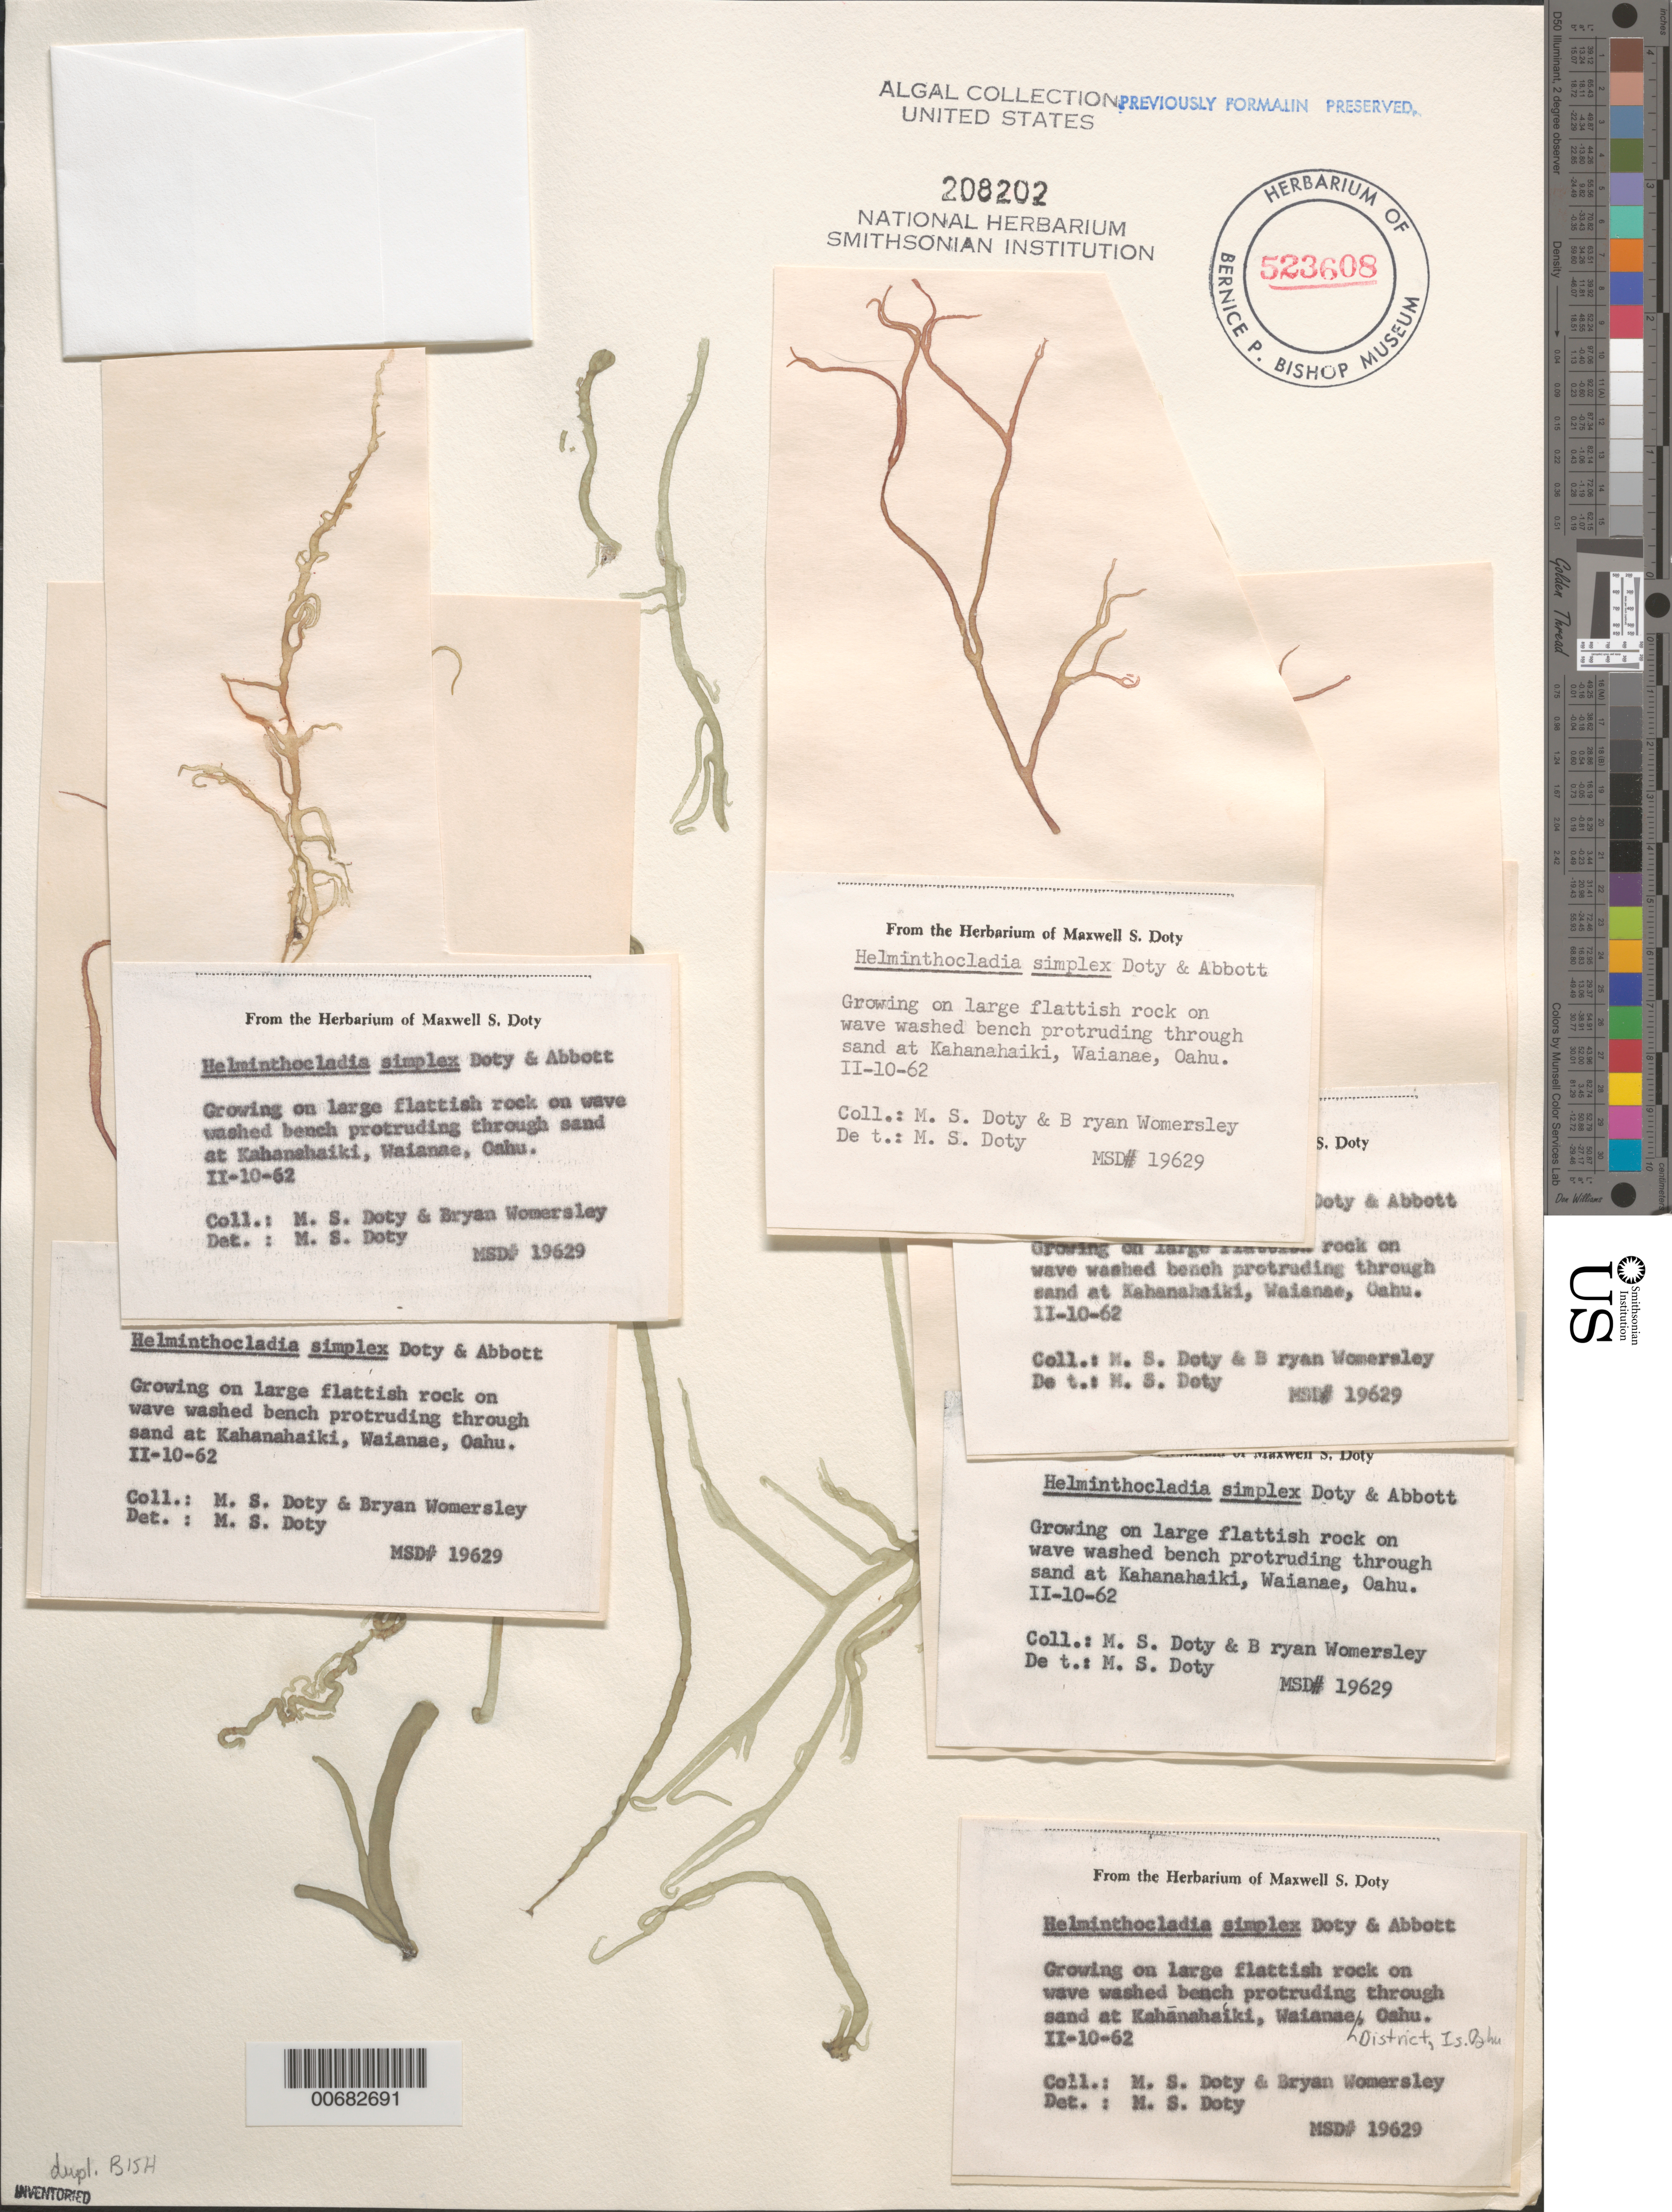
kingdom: Plantae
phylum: Rhodophyta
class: Florideophyceae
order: Nemaliales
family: Liagoraceae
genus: Helminthocladia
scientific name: Helminthocladia simplex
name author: Doty & I.A. Abbott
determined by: Doty, M. S.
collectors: M. S. Doty & H. B. S. Womersley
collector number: MSD 19629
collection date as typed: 10 Feb 1962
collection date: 1962-02-10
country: United States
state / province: Hawaii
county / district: Honolulu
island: Oahu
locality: Kahanahaiki, Waianae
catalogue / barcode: US 208202